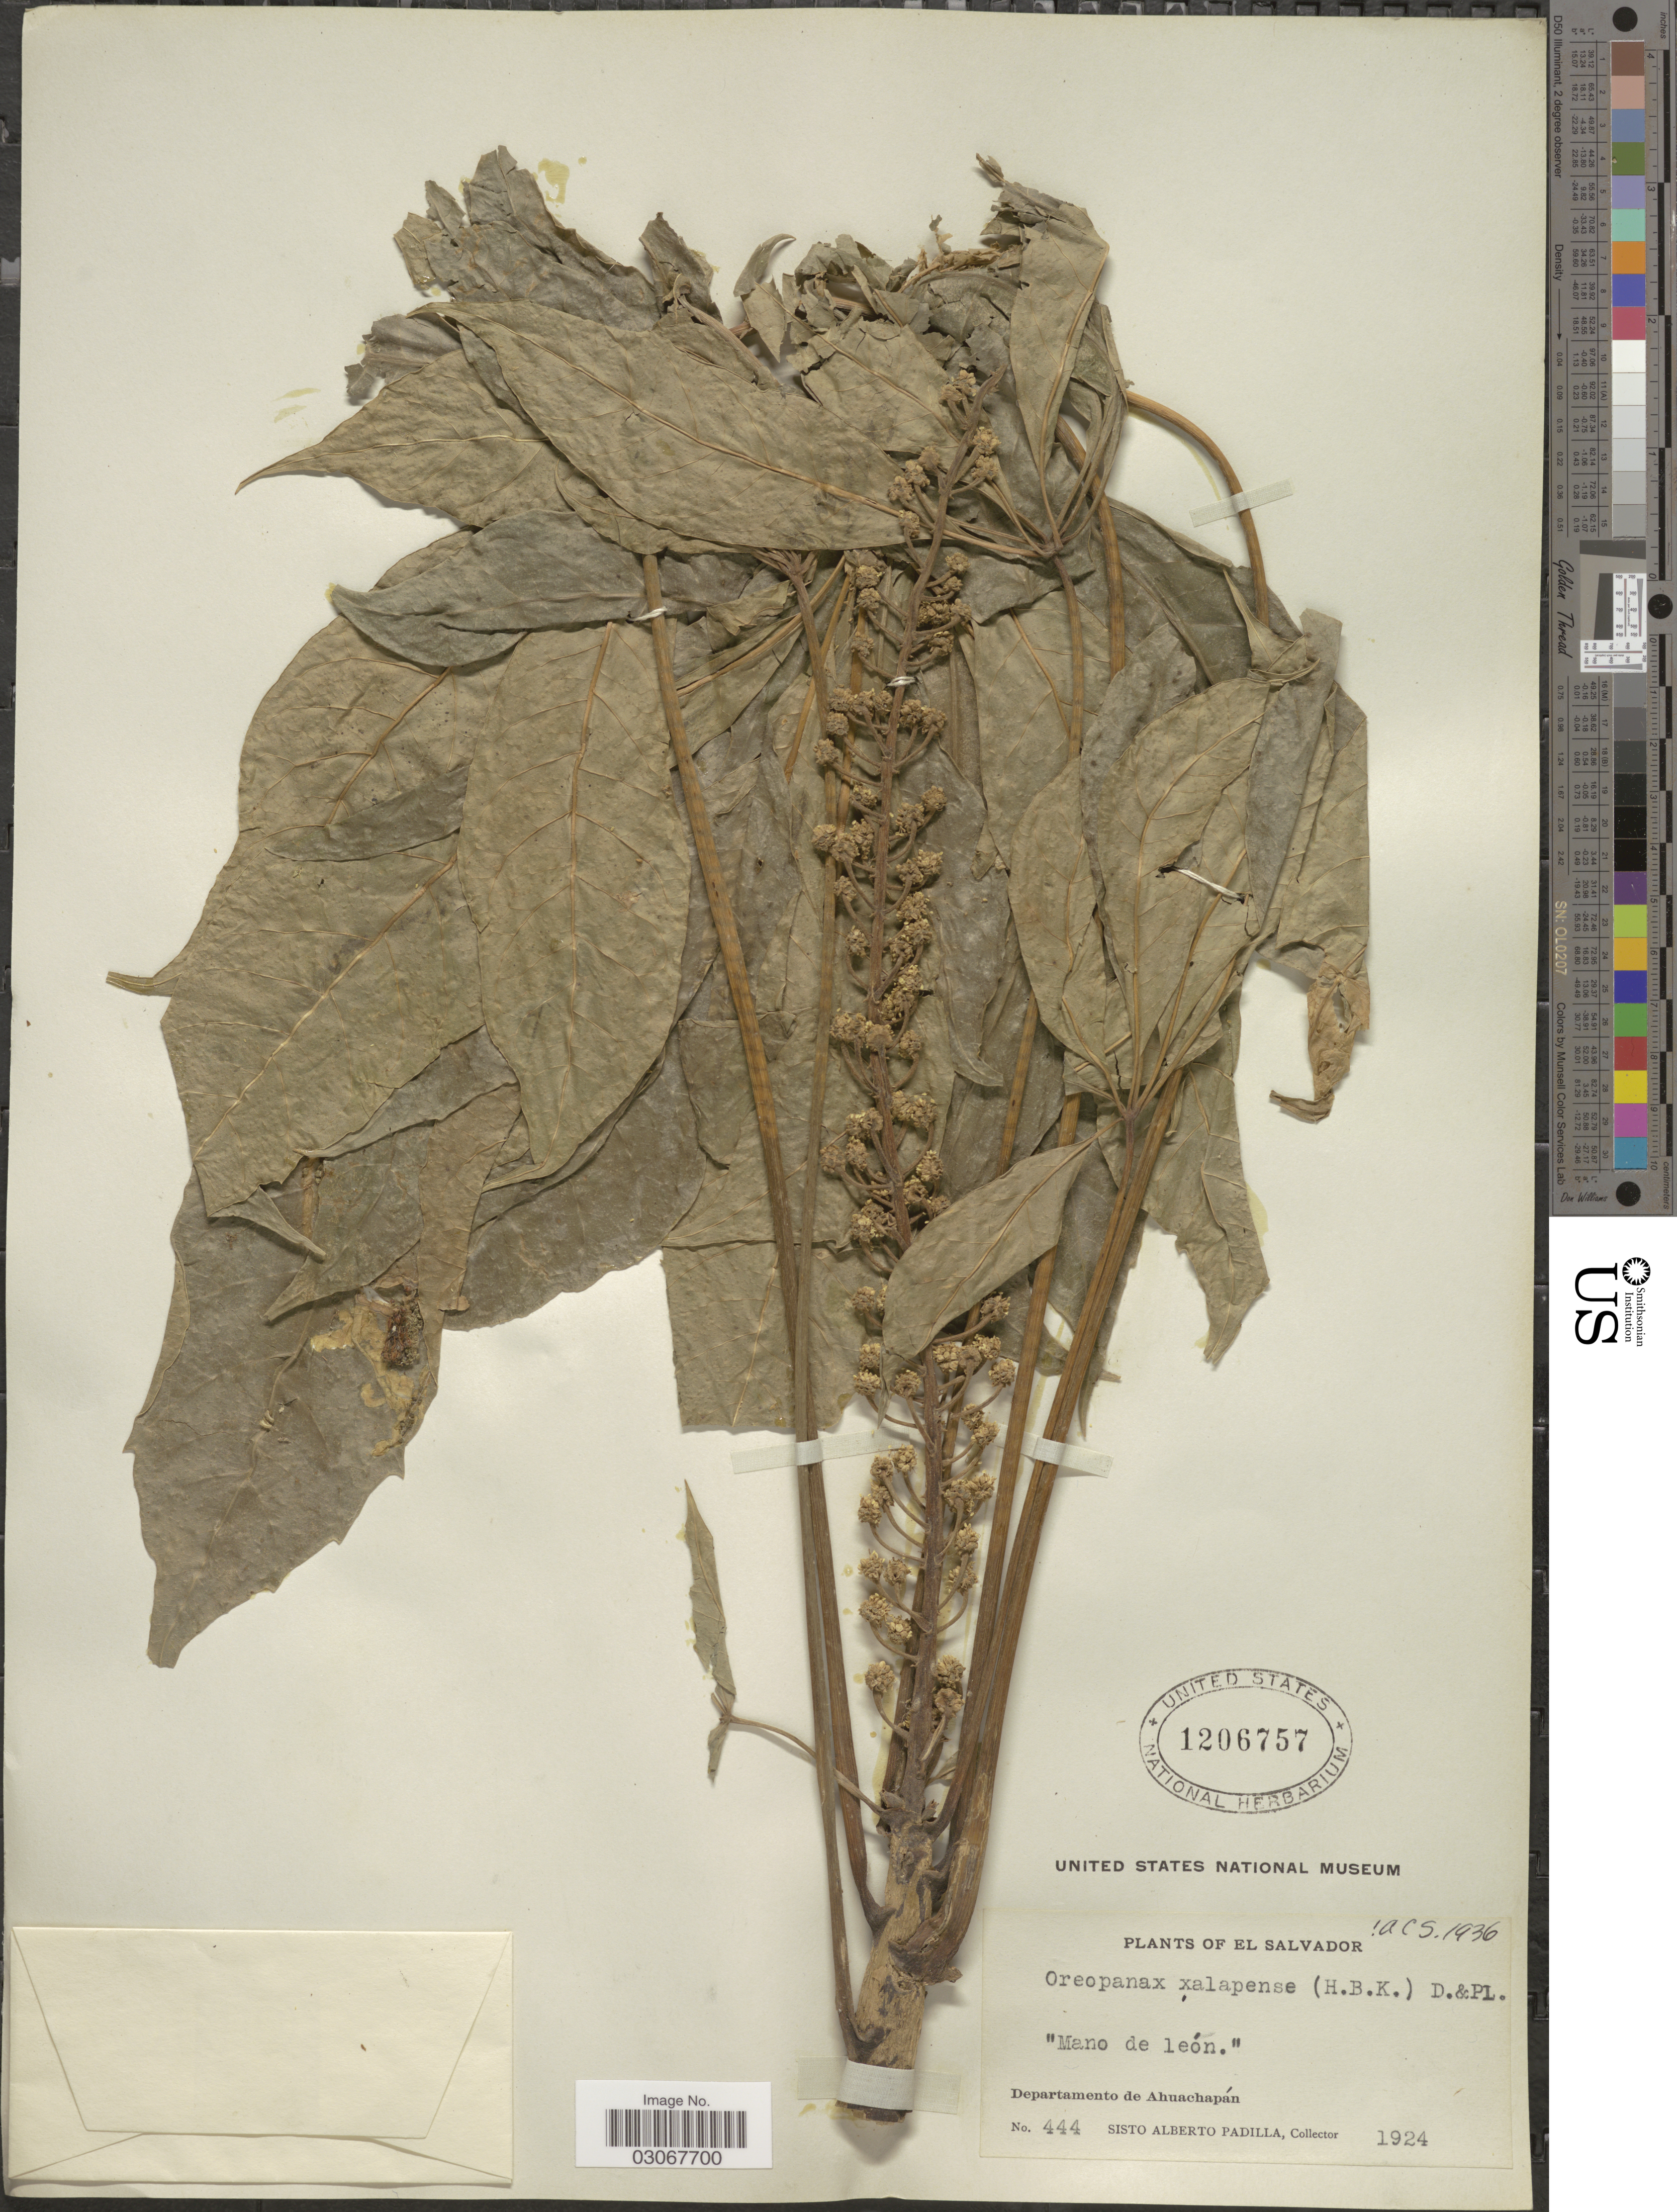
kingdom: Plantae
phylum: Tracheophyta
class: Magnoliopsida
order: Apiales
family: Araliaceae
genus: Oreopanax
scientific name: Oreopanax xalapensis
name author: (Kunth) Decne. & Planch.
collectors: S. A. Padilla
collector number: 444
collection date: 1924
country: El Salvador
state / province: Ahuachapan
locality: Departamento de Ahuachapán.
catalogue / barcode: US 1206757